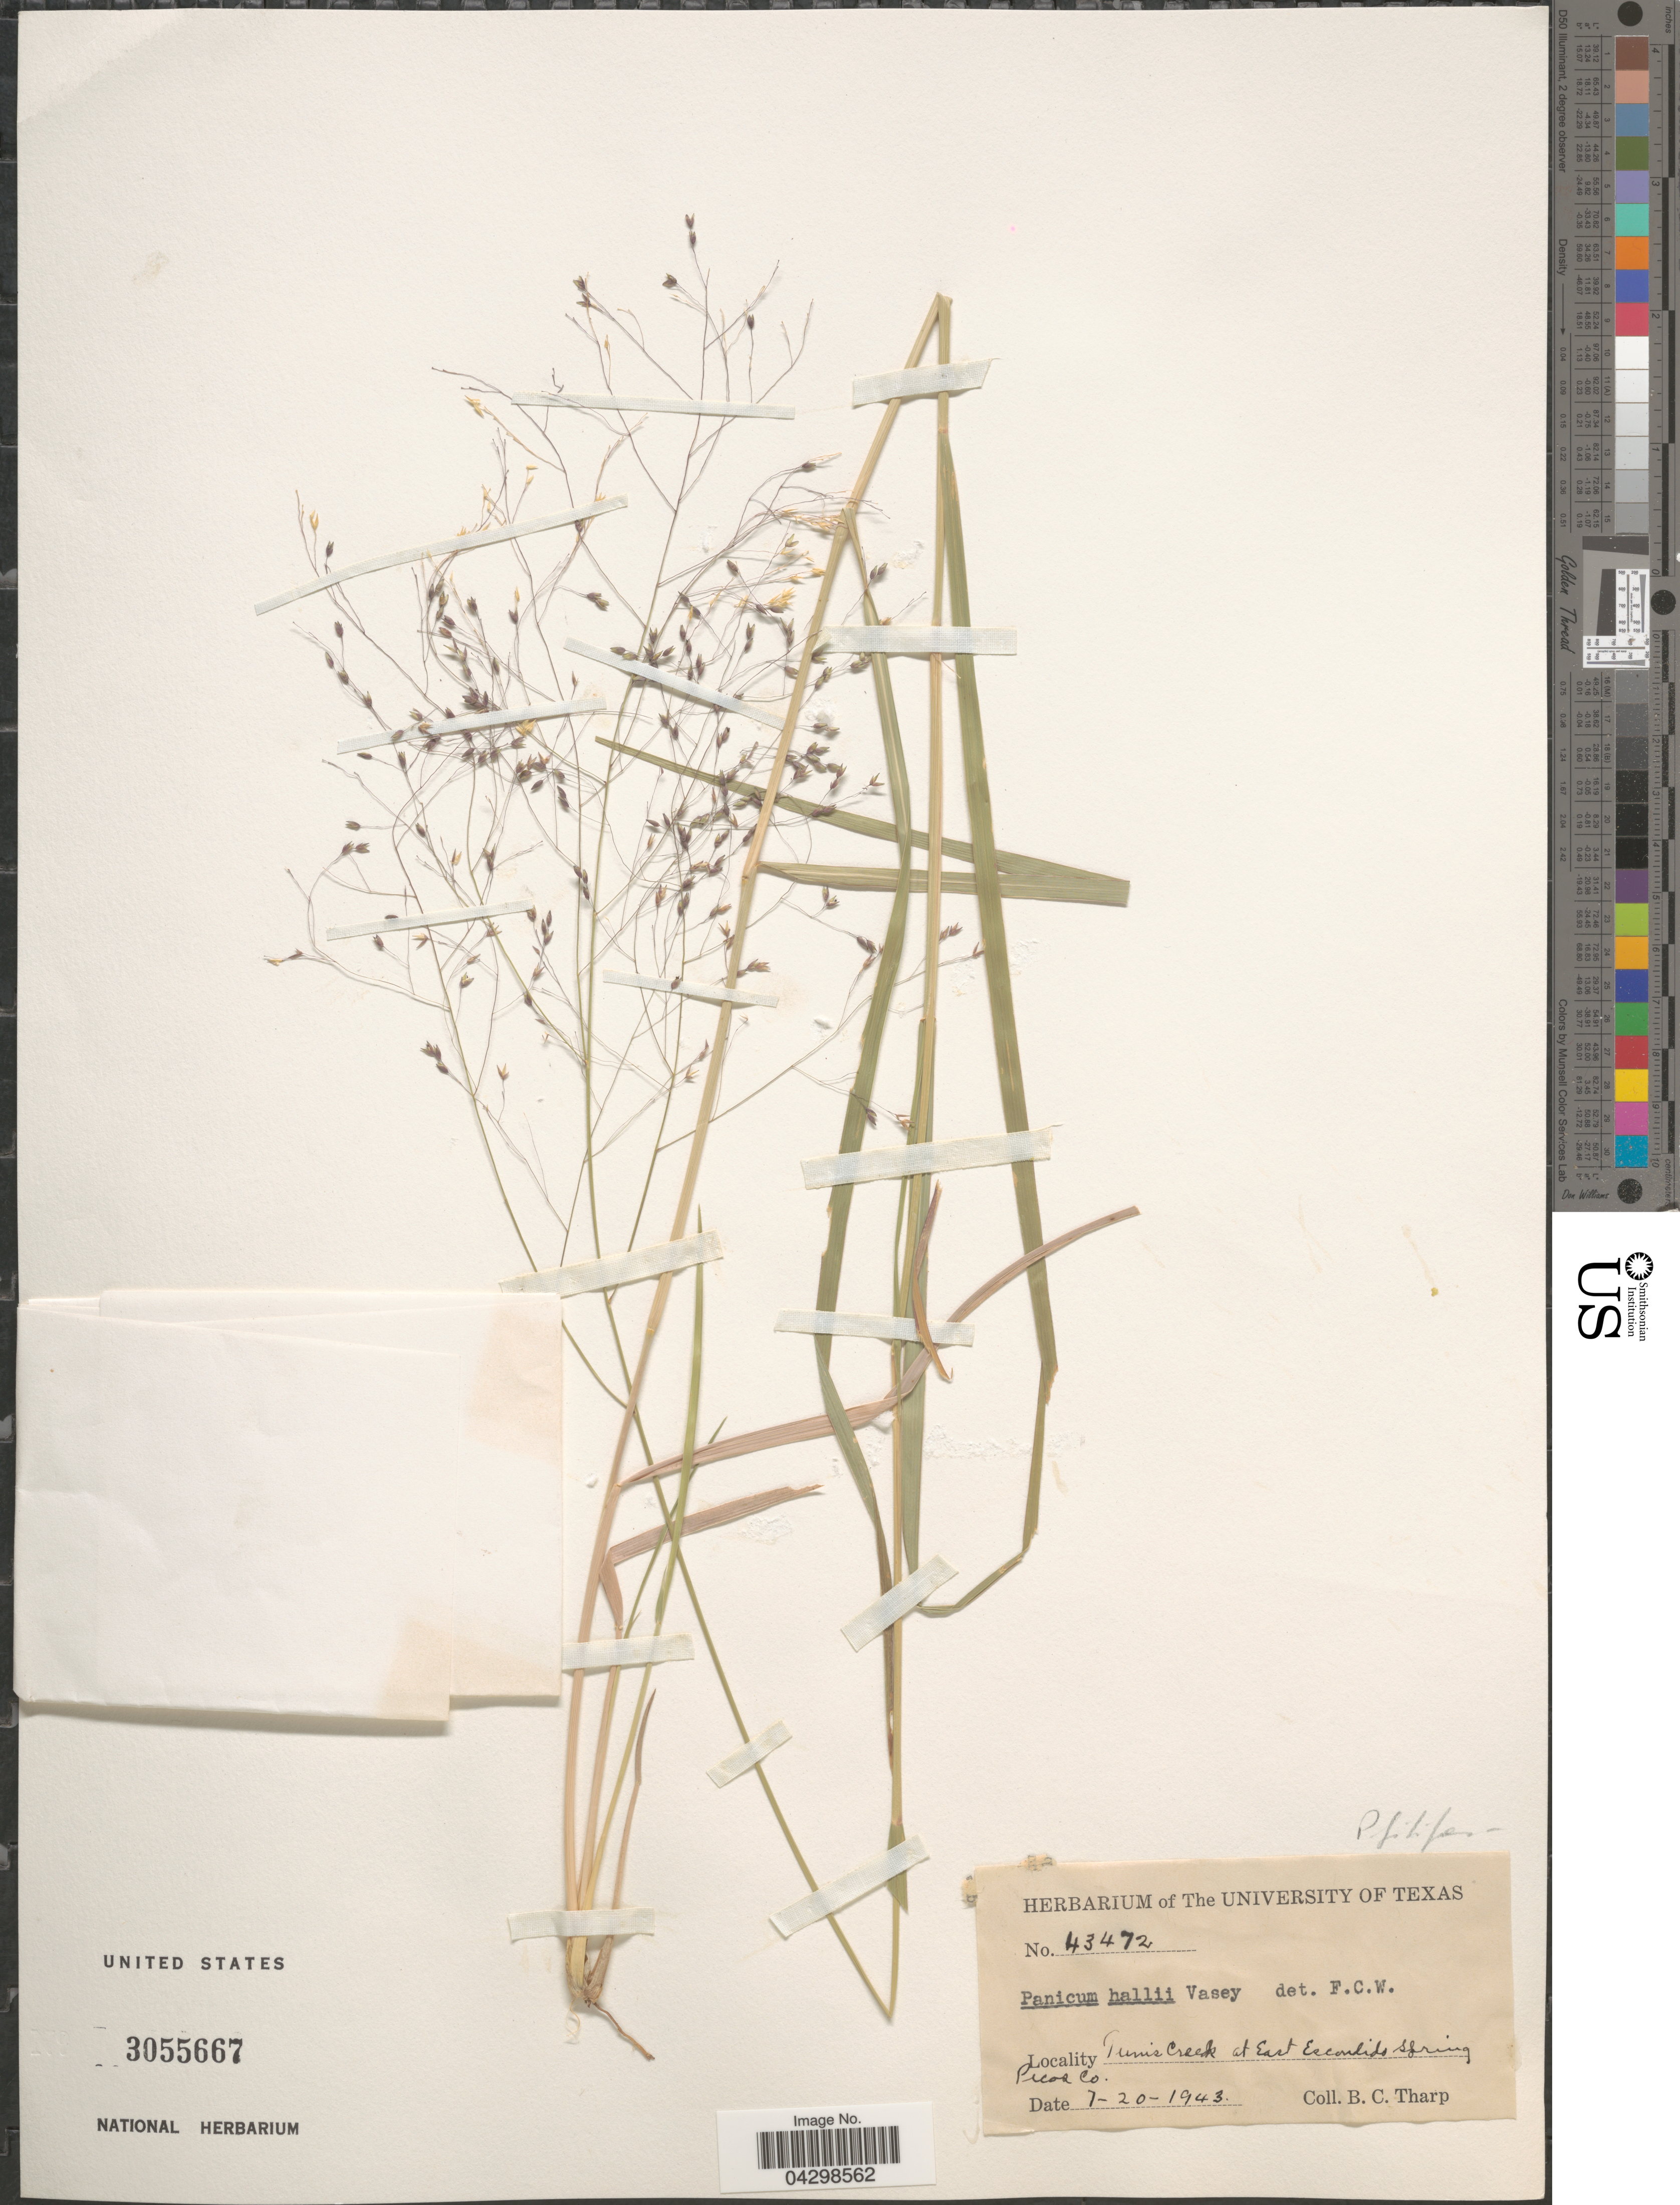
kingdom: Plantae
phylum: Tracheophyta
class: Liliopsida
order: Poales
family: Poaceae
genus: Panicum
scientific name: Panicum hallii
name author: Vasey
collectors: B. C. Tharp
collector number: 43472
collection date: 1943-07-20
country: United States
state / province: Texas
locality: Tunis Creek at East Escondido Springs. Picos Co.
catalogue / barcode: US 3055667